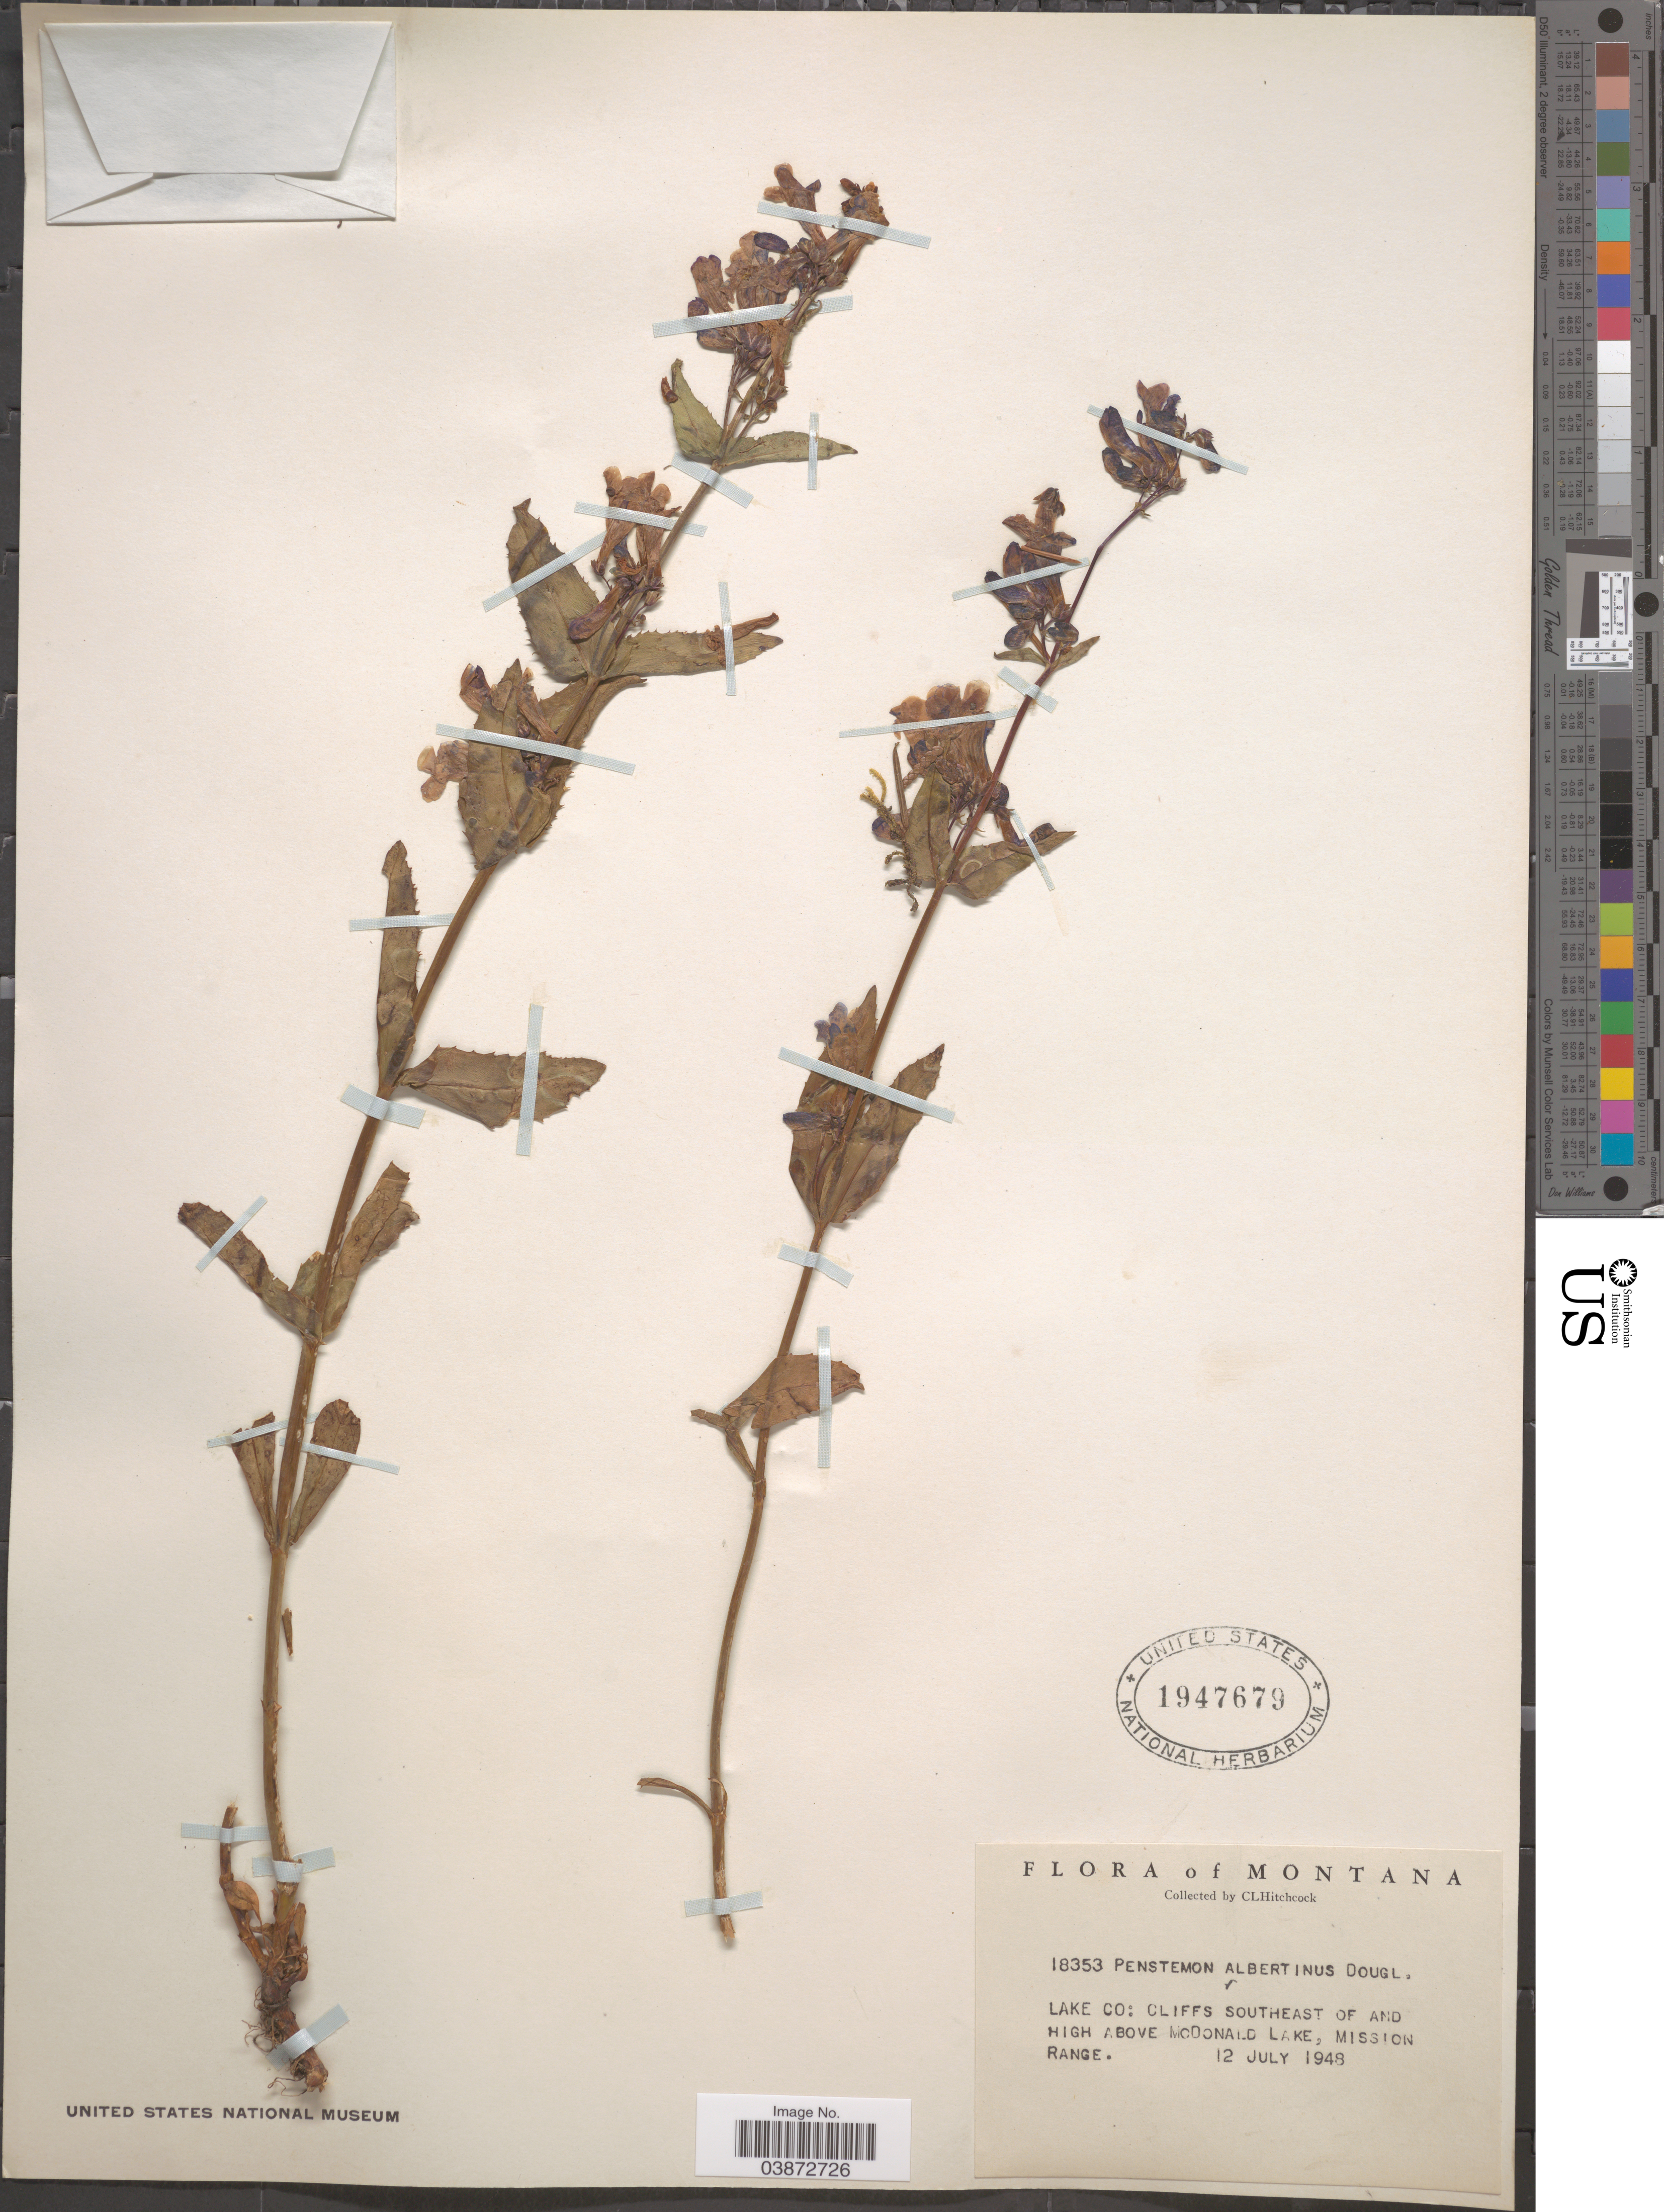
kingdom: Plantae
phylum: Tracheophyta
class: Magnoliopsida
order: Lamiales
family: Plantaginaceae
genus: Penstemon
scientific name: Penstemon albertinus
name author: Greene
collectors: C. L. Hitchcock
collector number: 18353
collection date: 1948-07-12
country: United States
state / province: Montana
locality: Lake Co: Cliffs southeast of and High above McDonald Lake, Mission Range.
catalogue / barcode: US 1947679